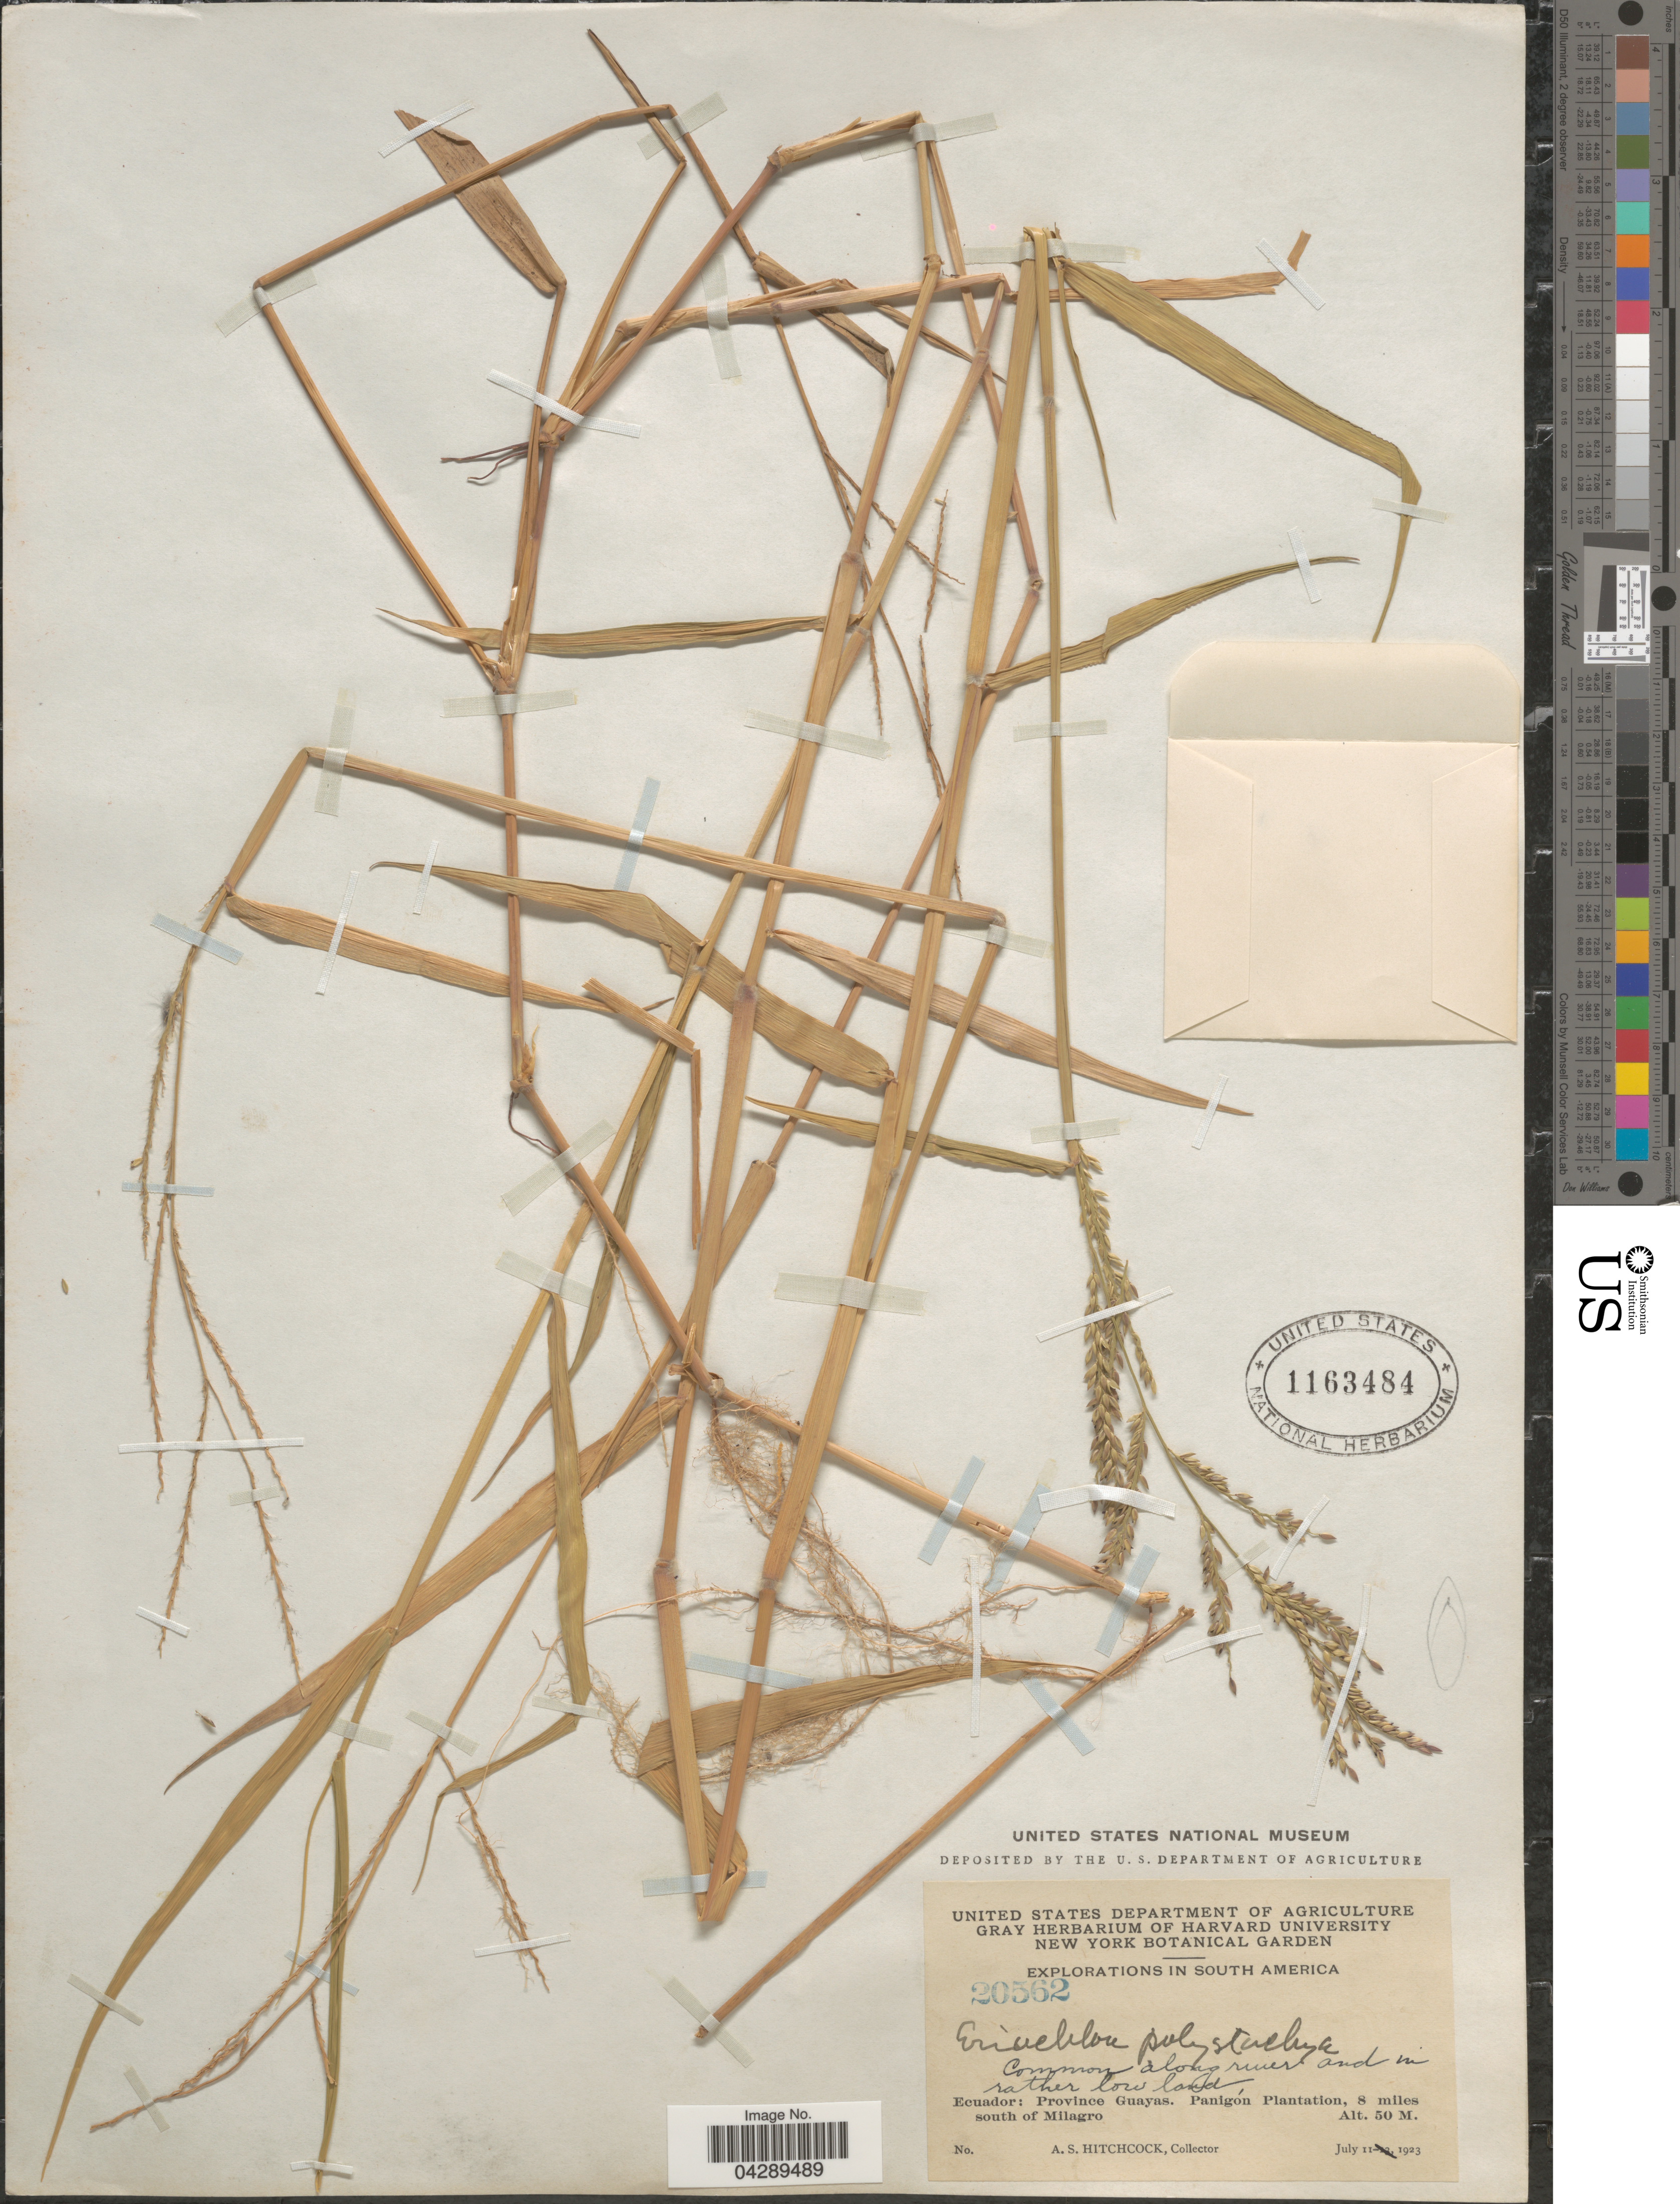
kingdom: Plantae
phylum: Tracheophyta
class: Liliopsida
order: Poales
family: Poaceae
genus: Eriochloa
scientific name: Eriochloa polystachya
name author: Kunth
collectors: A. S. Hitchcock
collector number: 20562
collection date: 1923-07-11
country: Ecuador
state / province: Guayas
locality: Explorations in South America. Common along river and in rather low land, Panigón Plantation, 8 miles south of Milagro.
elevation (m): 50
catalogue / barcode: US 1163484